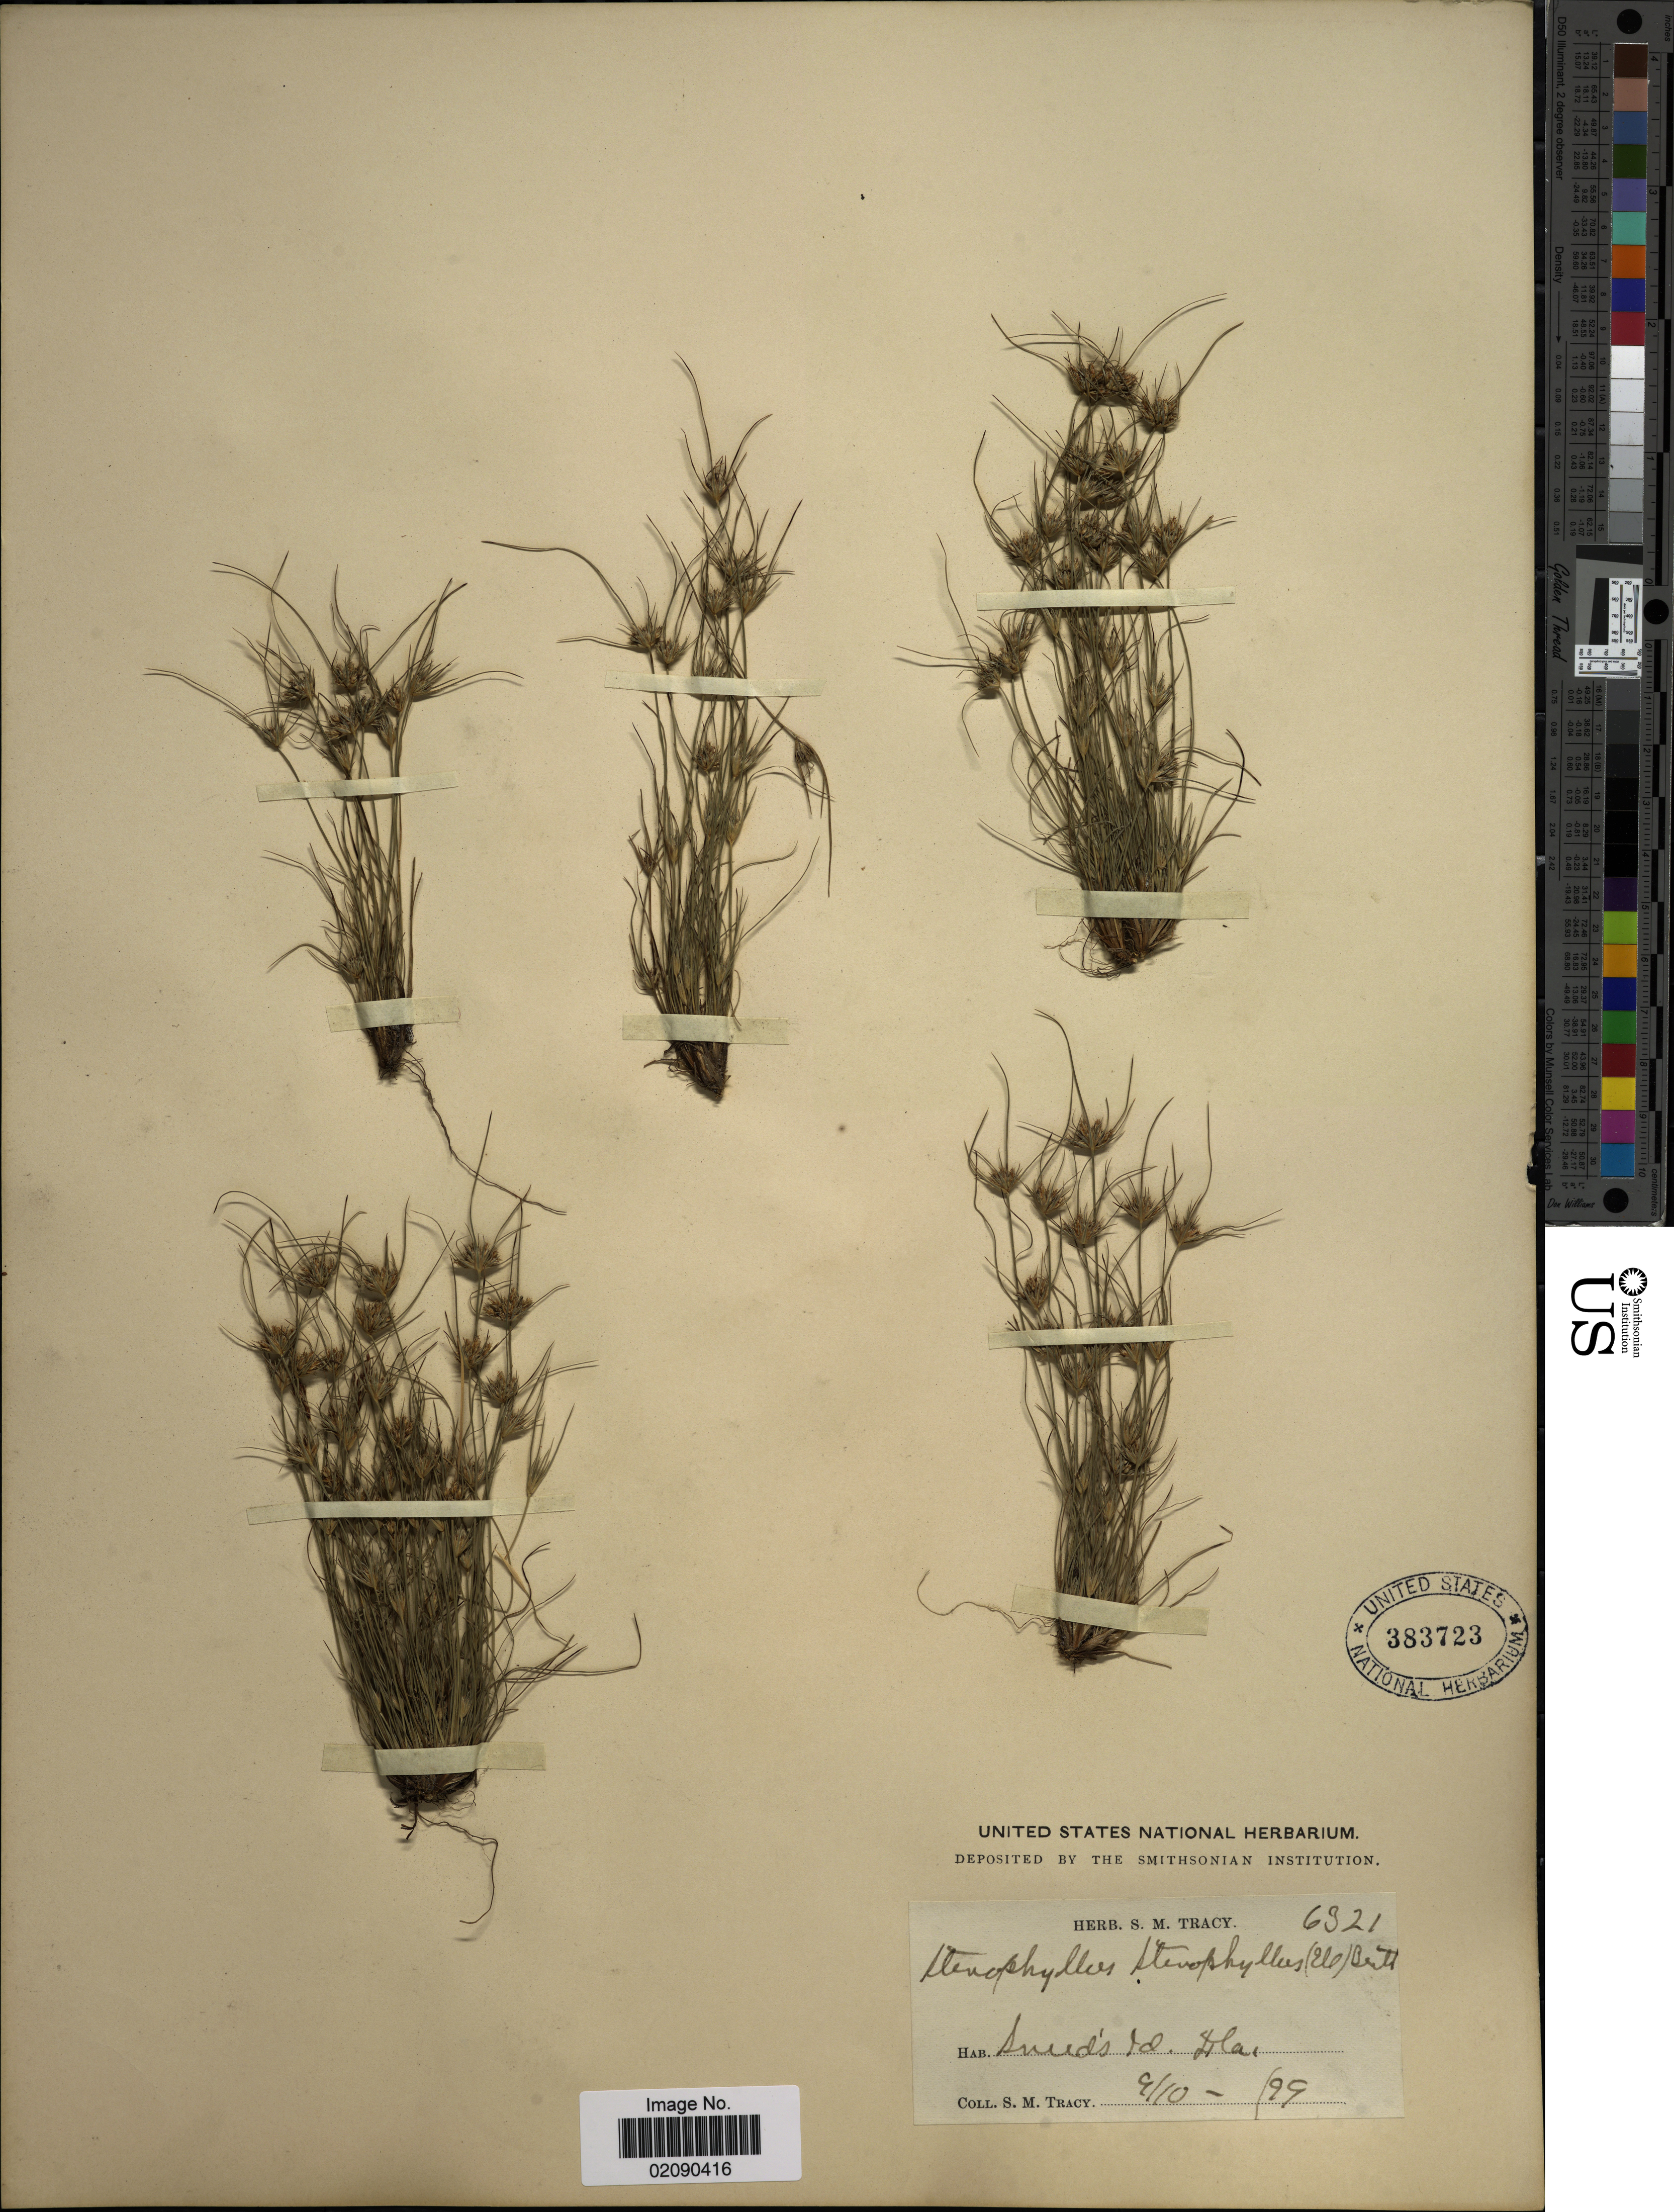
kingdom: Plantae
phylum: Tracheophyta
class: Liliopsida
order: Poales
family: Cyperaceae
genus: Bulbostylis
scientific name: Bulbostylis stenophylla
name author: (Elliott) C.B. Clarke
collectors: S. M. Tracy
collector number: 6321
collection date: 1899-09-10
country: United States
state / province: Florida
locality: Sneed's Id.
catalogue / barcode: US 383723